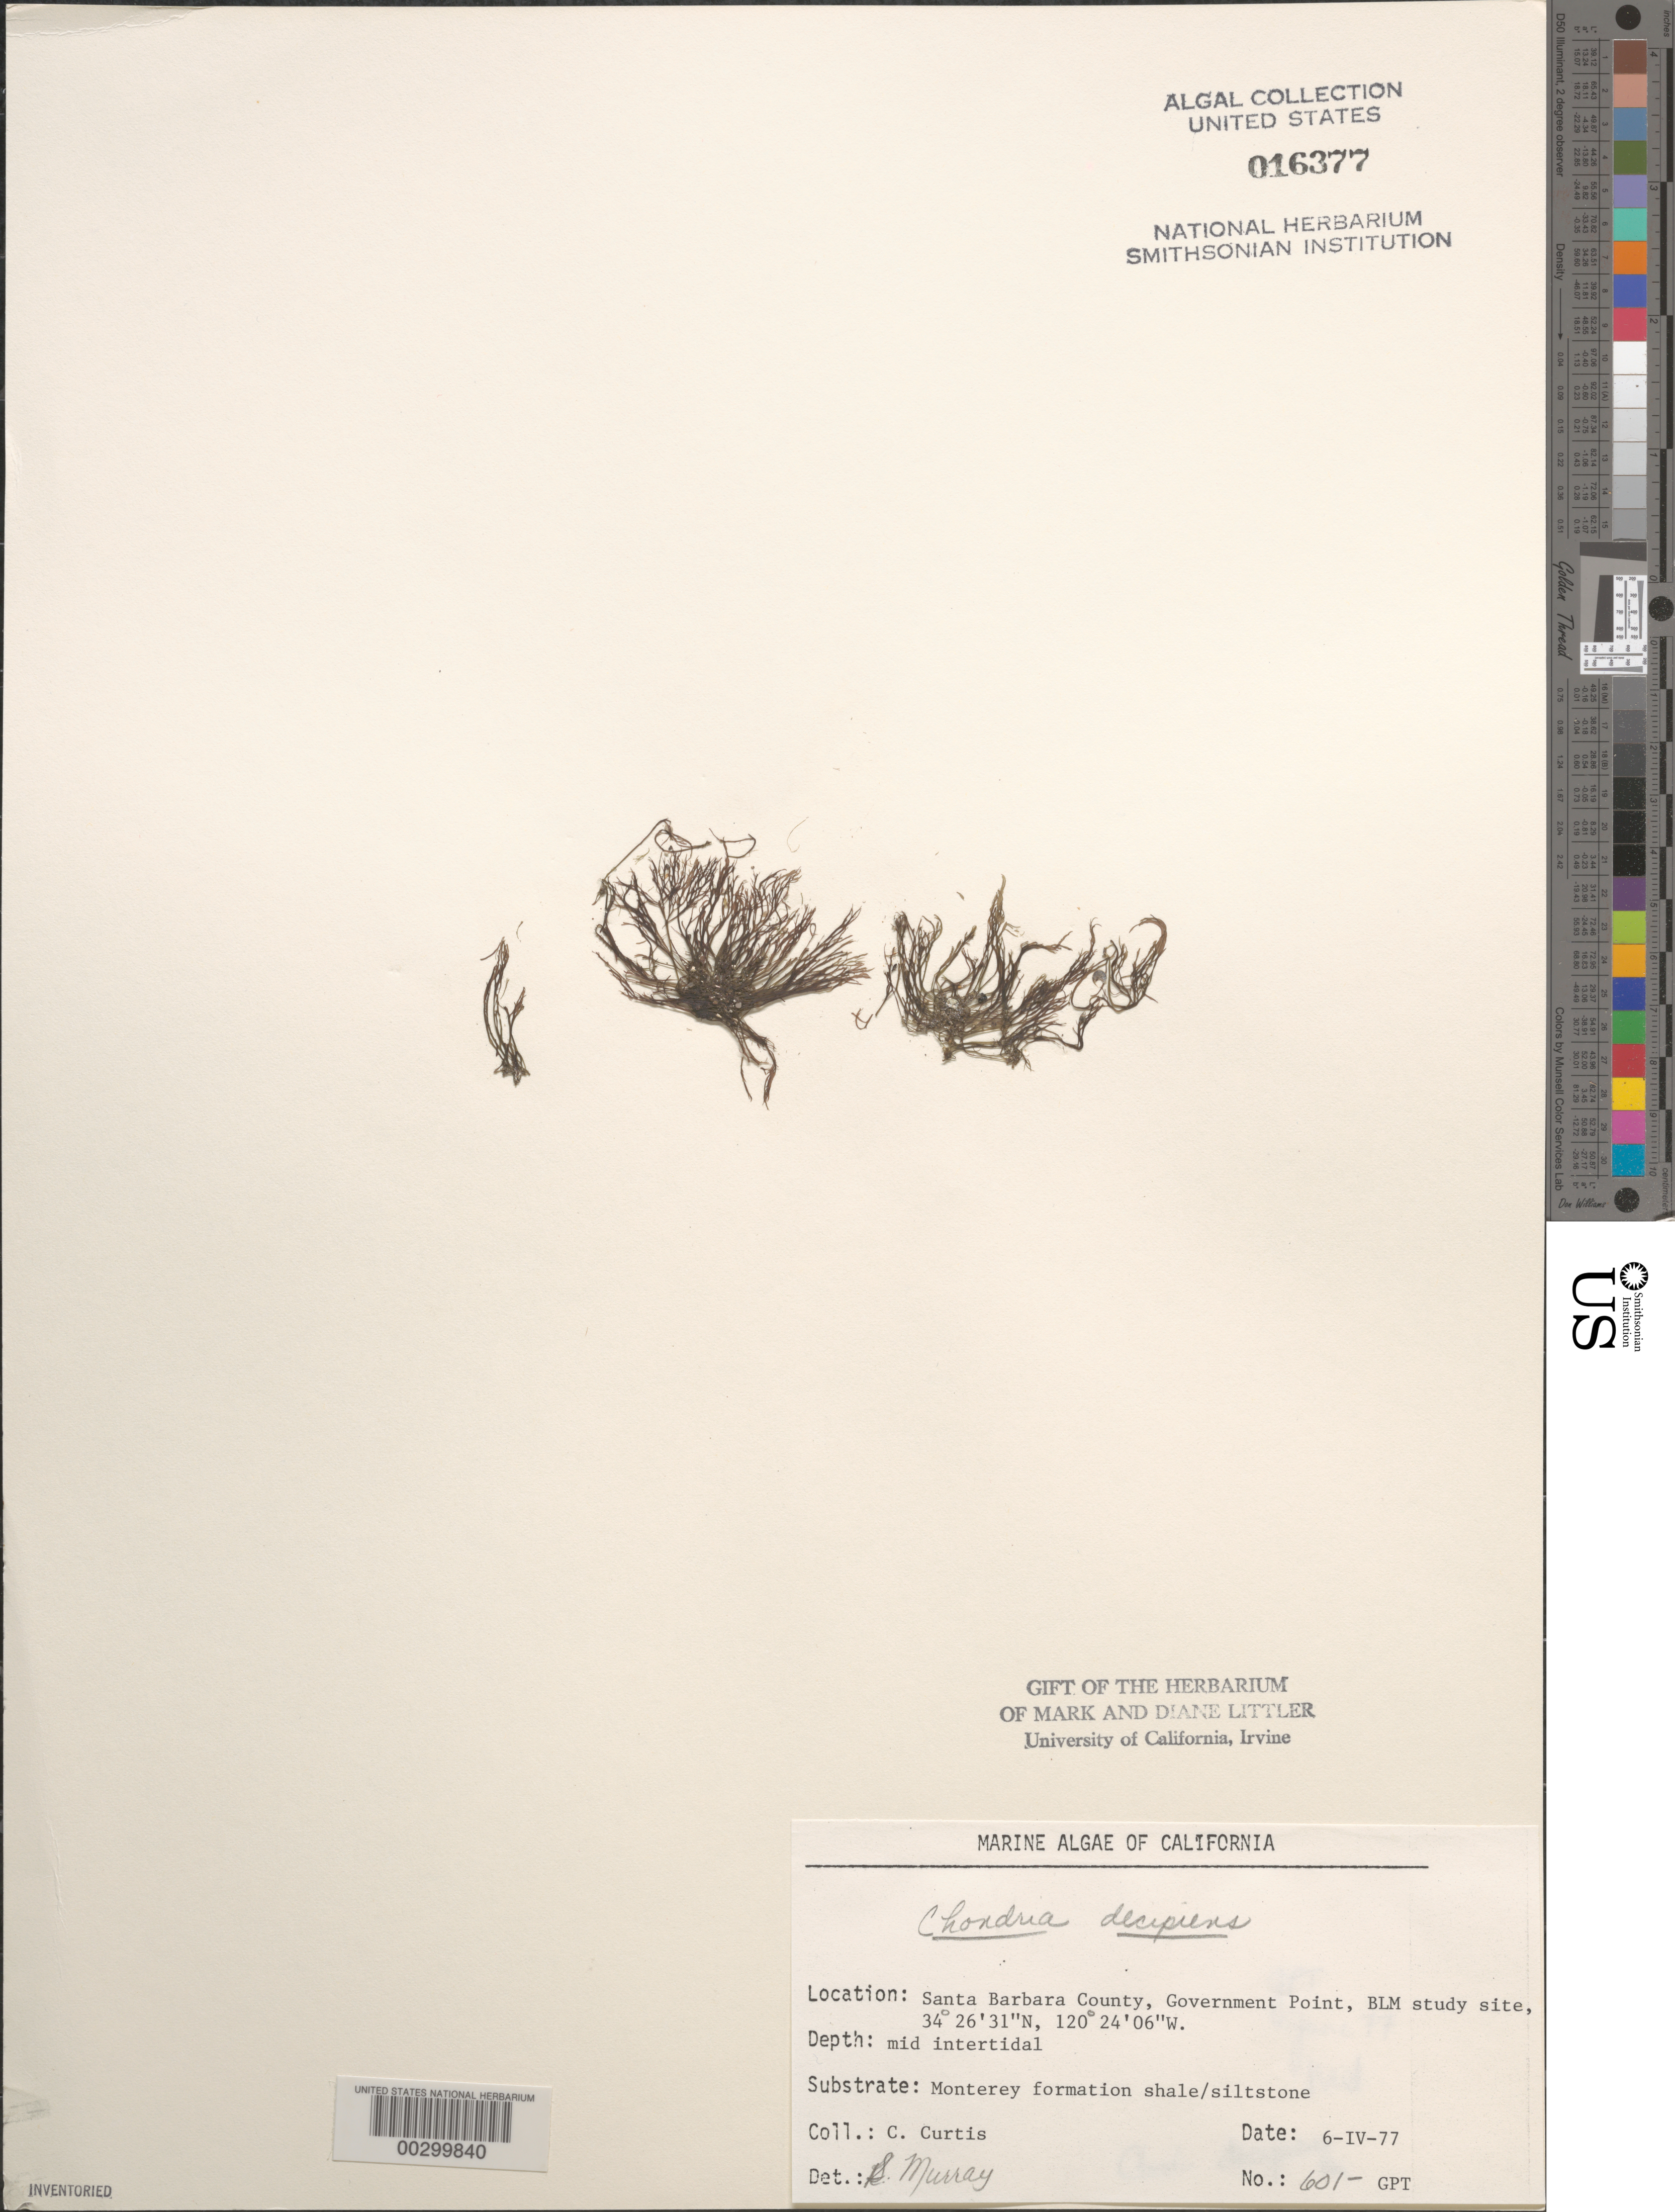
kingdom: Plantae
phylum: Rhodophyta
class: Florideophyceae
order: Ceramiales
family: Rhodomelaceae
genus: Chondria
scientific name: Chondria decipiens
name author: Kylin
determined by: Murray, S. N.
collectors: C. Curtis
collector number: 601-gpt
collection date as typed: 06 Apr 1977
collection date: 1977-04-06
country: United States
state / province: California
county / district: Santa Barbara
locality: Government Point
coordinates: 34 26'31"N, 120 24'06"W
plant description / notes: BLM-SOCALBIGHT Rocky Intertidal Survey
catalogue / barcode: US 16377